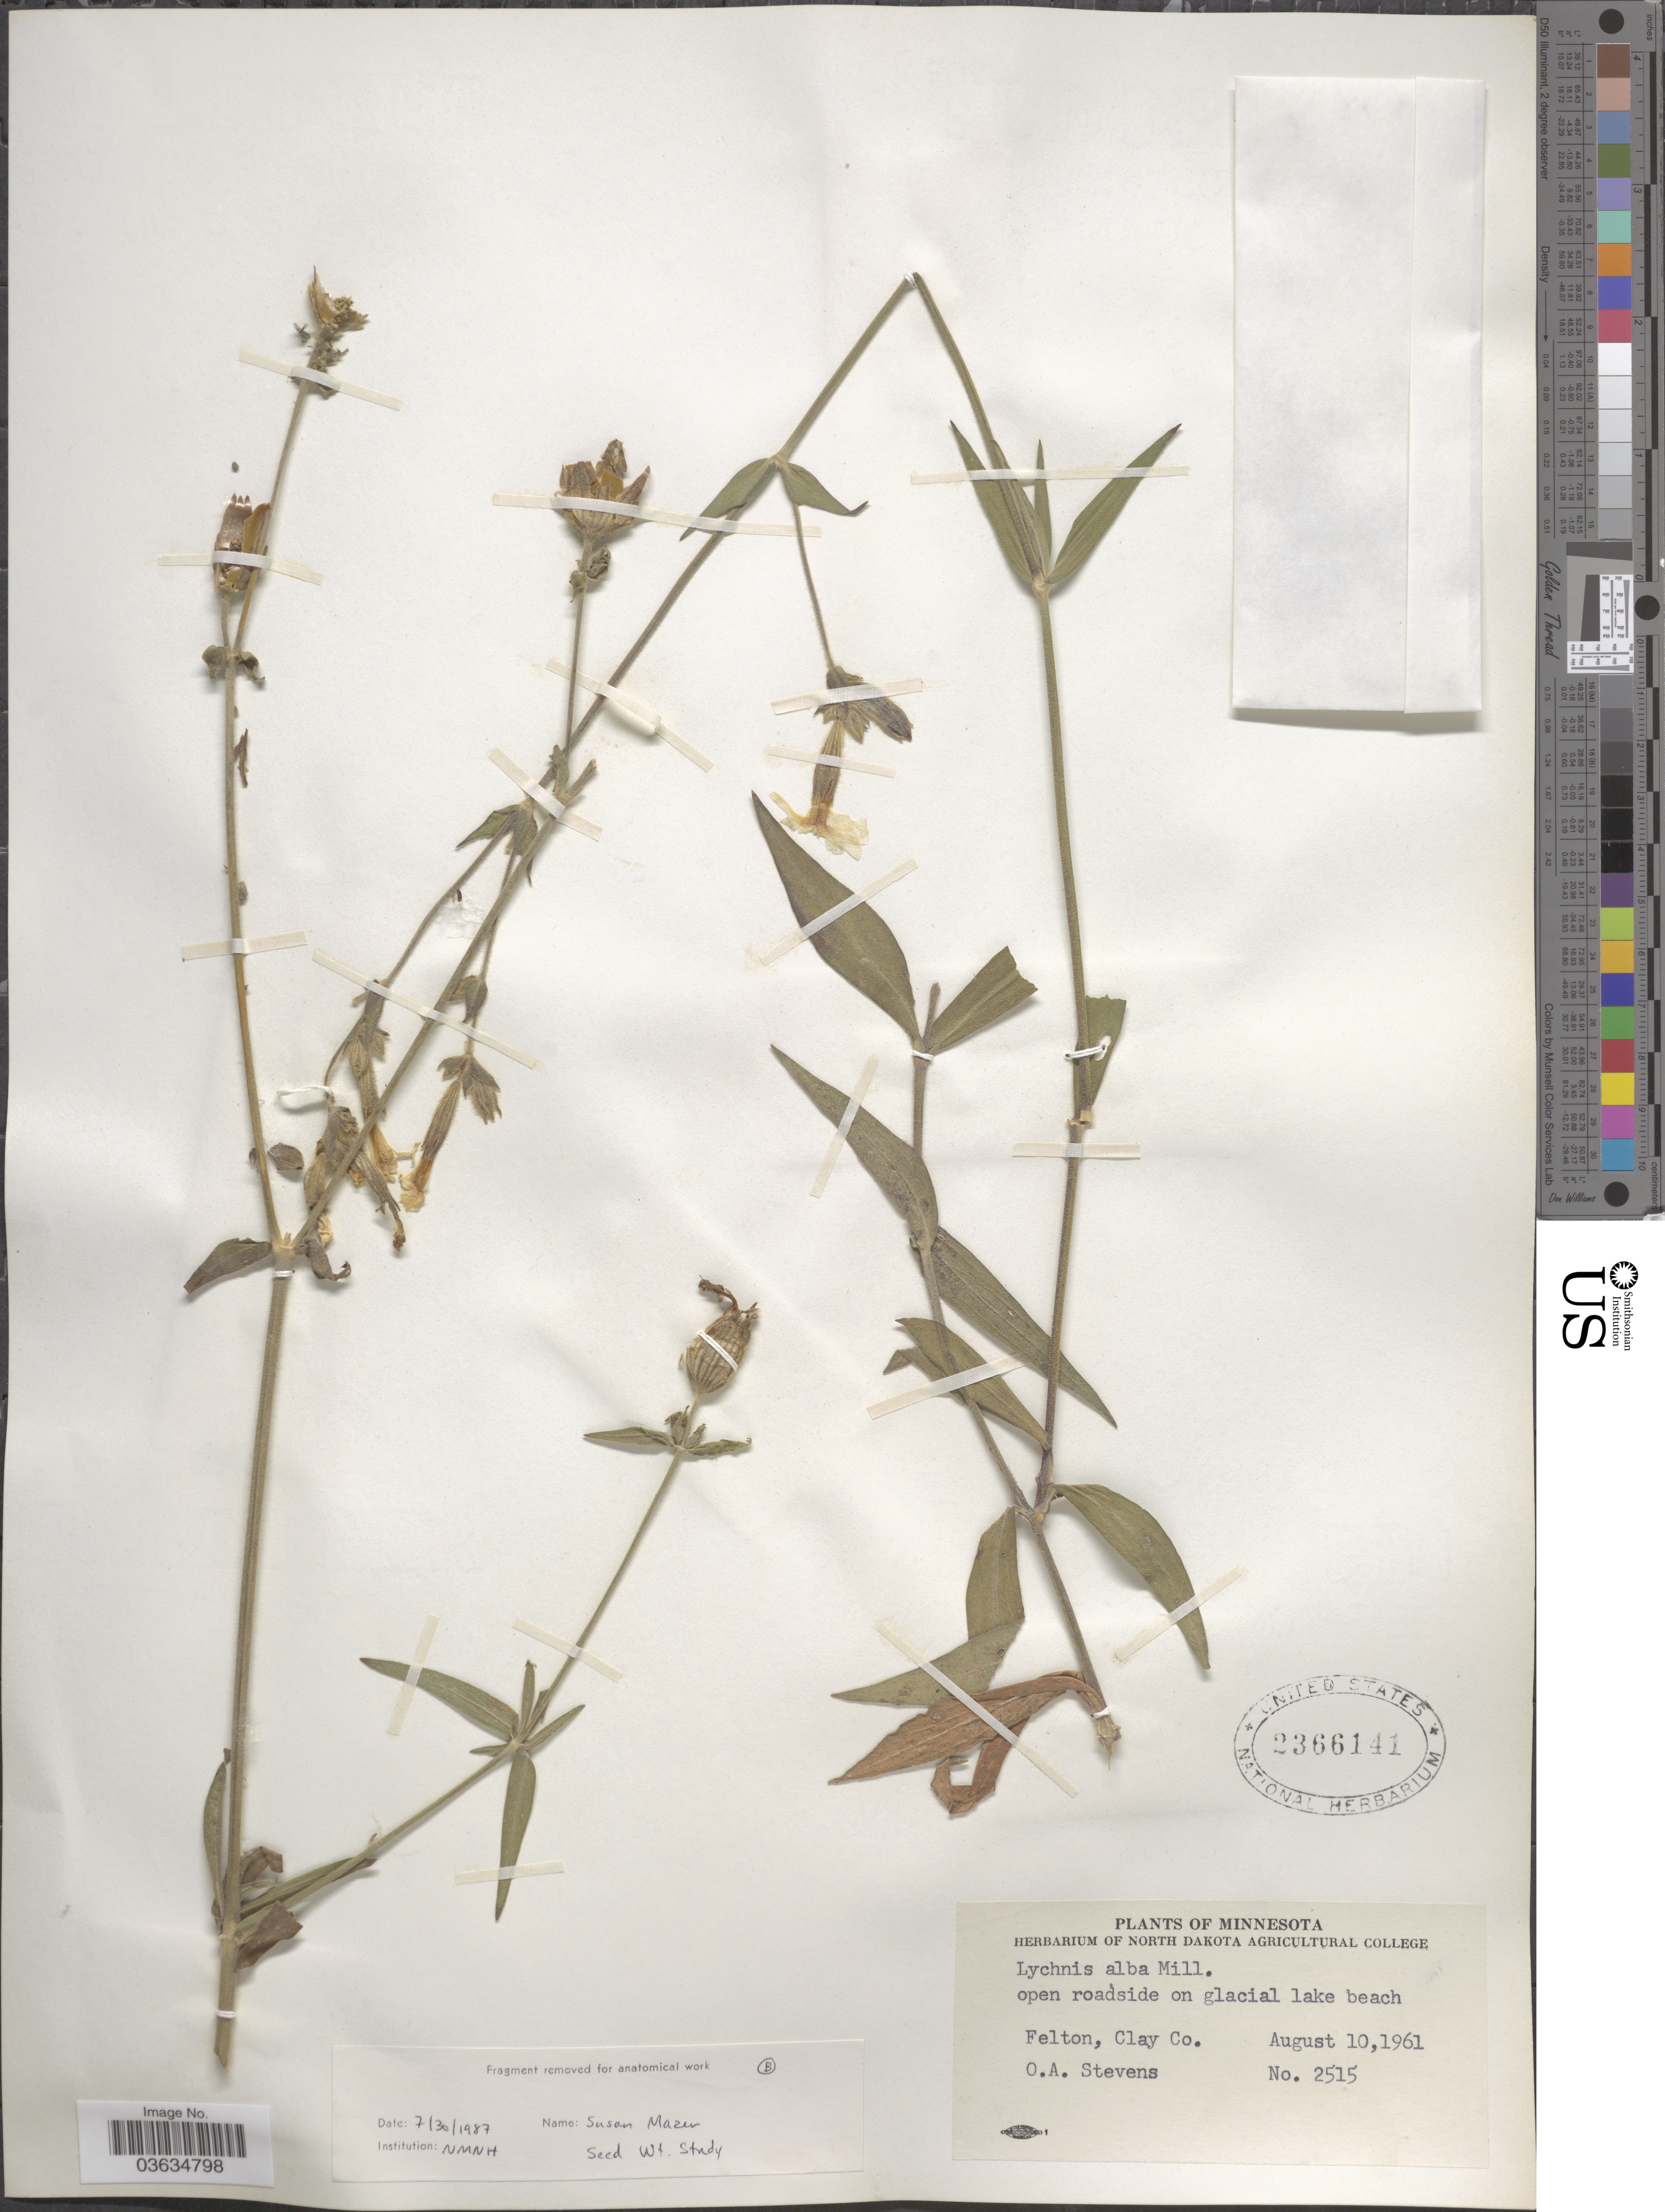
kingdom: Plantae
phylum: Tracheophyta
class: Magnoliopsida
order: Caryophyllales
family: Caryophyllaceae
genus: Silene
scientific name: Silene latifolia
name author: Poir.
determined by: Strong, Mark T., (BOT), Smithsonian Institution - National Museum of Natural History (UNITED STATES)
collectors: O. A. Stevens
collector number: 2515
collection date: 1961-08-10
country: United States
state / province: Minnesota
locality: Felton, Clay Co.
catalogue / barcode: US 2366141